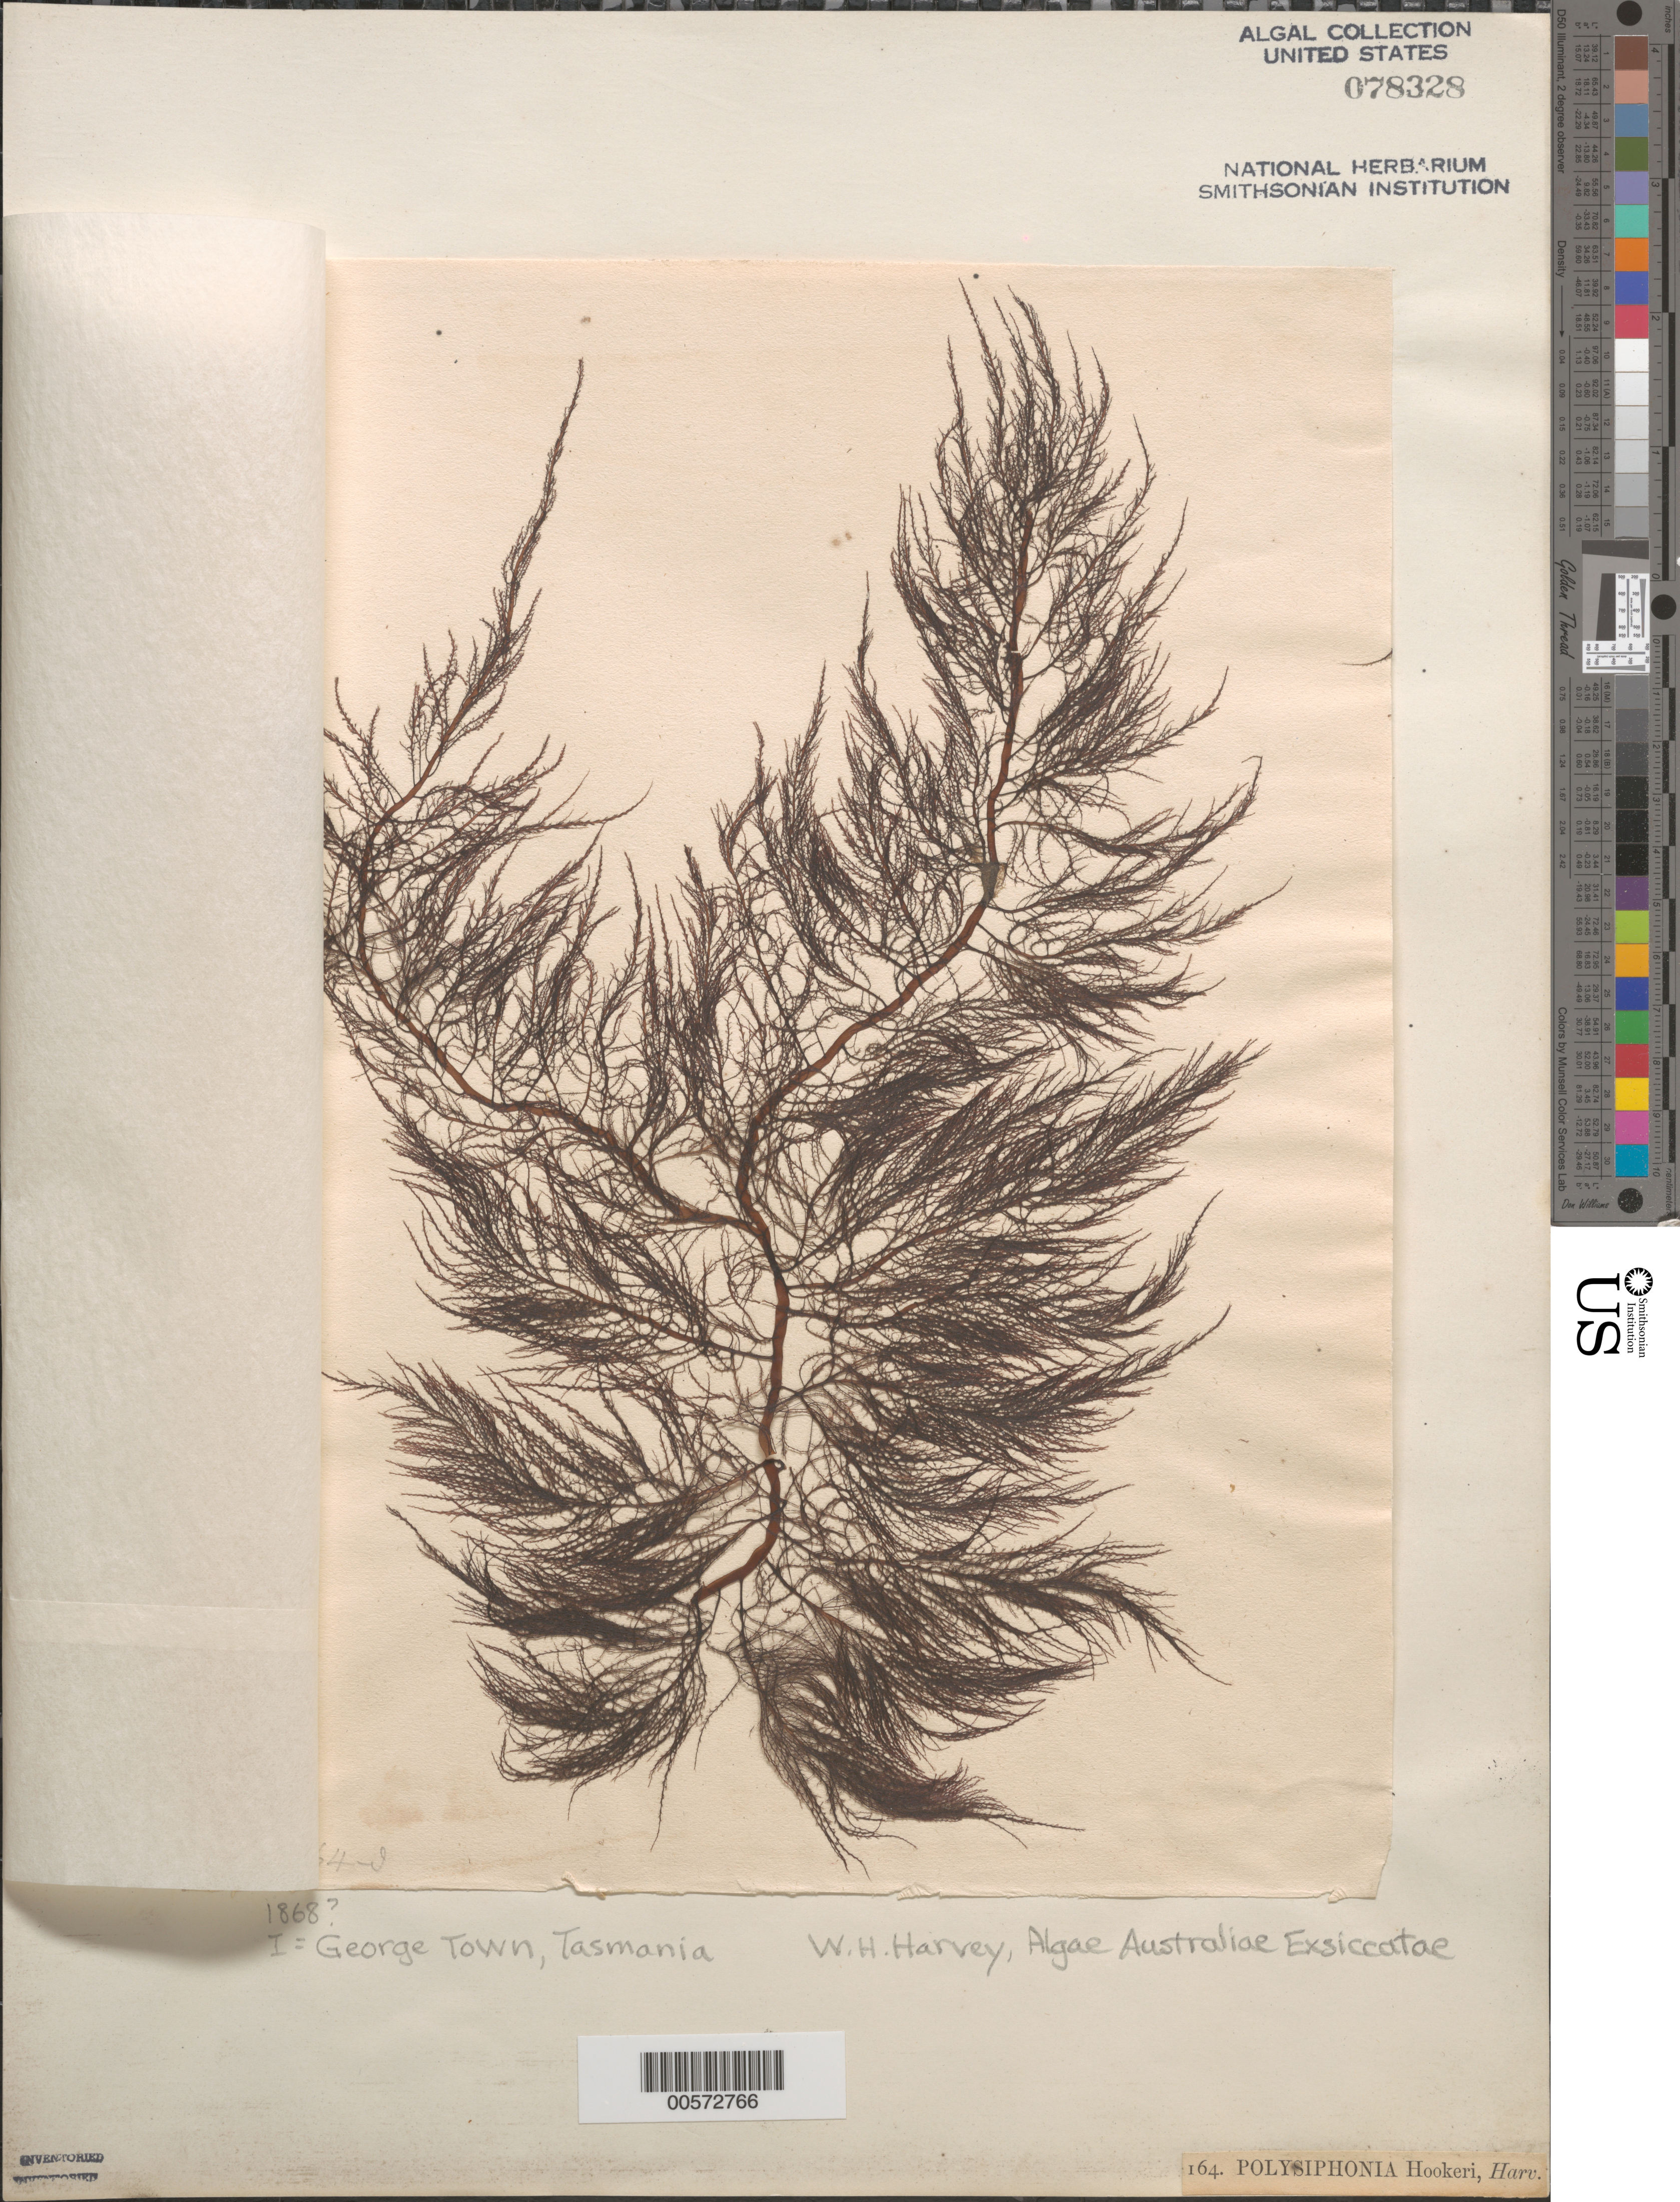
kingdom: Plantae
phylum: Rhodophyta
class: Florideophyceae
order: Gigartinales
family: Phyllophoraceae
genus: Fredericqia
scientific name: Fredericqia chiton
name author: (M. Howe) C.A. Maggs et al.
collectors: W. Harvey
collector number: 164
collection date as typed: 1868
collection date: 1868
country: Australia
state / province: Tasmania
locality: George Town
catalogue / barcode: US 78328